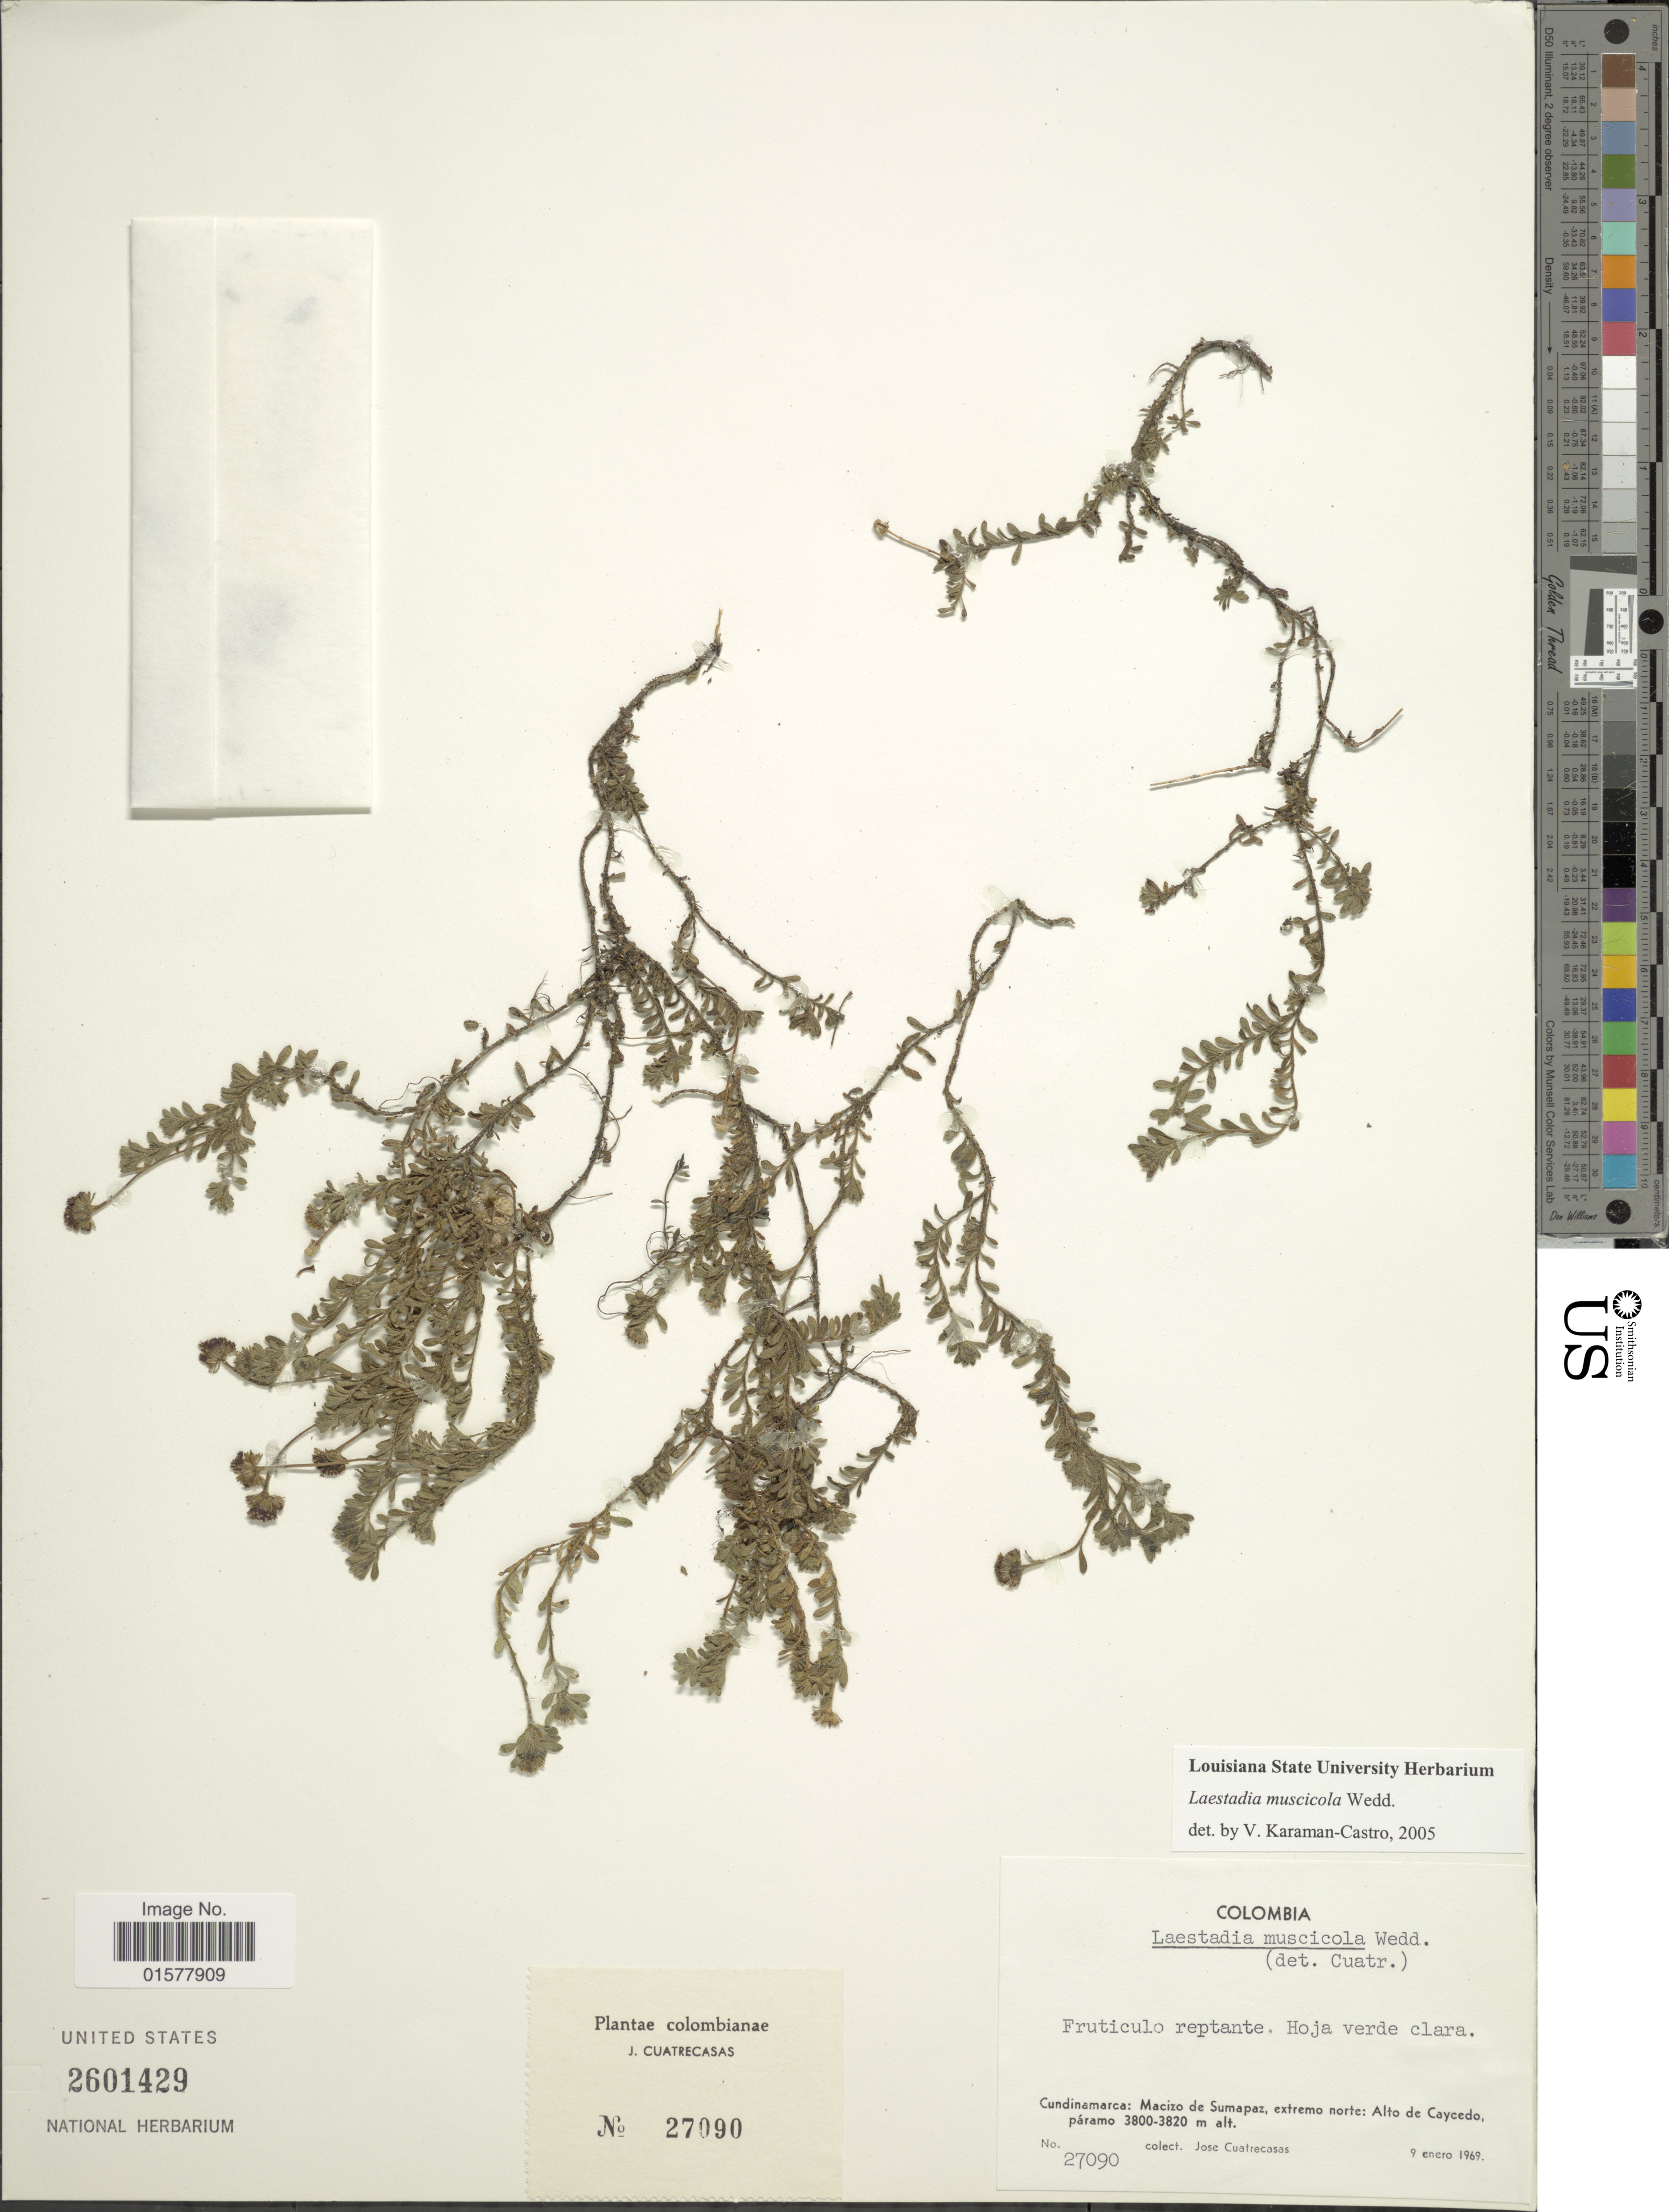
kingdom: Plantae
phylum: Tracheophyta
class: Magnoliopsida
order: Asterales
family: Asteraceae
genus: Laestadia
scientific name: Laestadia muscicola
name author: Wedd.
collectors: J. Cuatrecasas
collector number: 27090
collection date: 1969-01-09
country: Colombia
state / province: Cundinamarca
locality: Cundinamarca: Macizo de Sumapaz, extremo norte: Alto de Caycedo paramo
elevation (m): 3800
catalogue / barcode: US 2601429